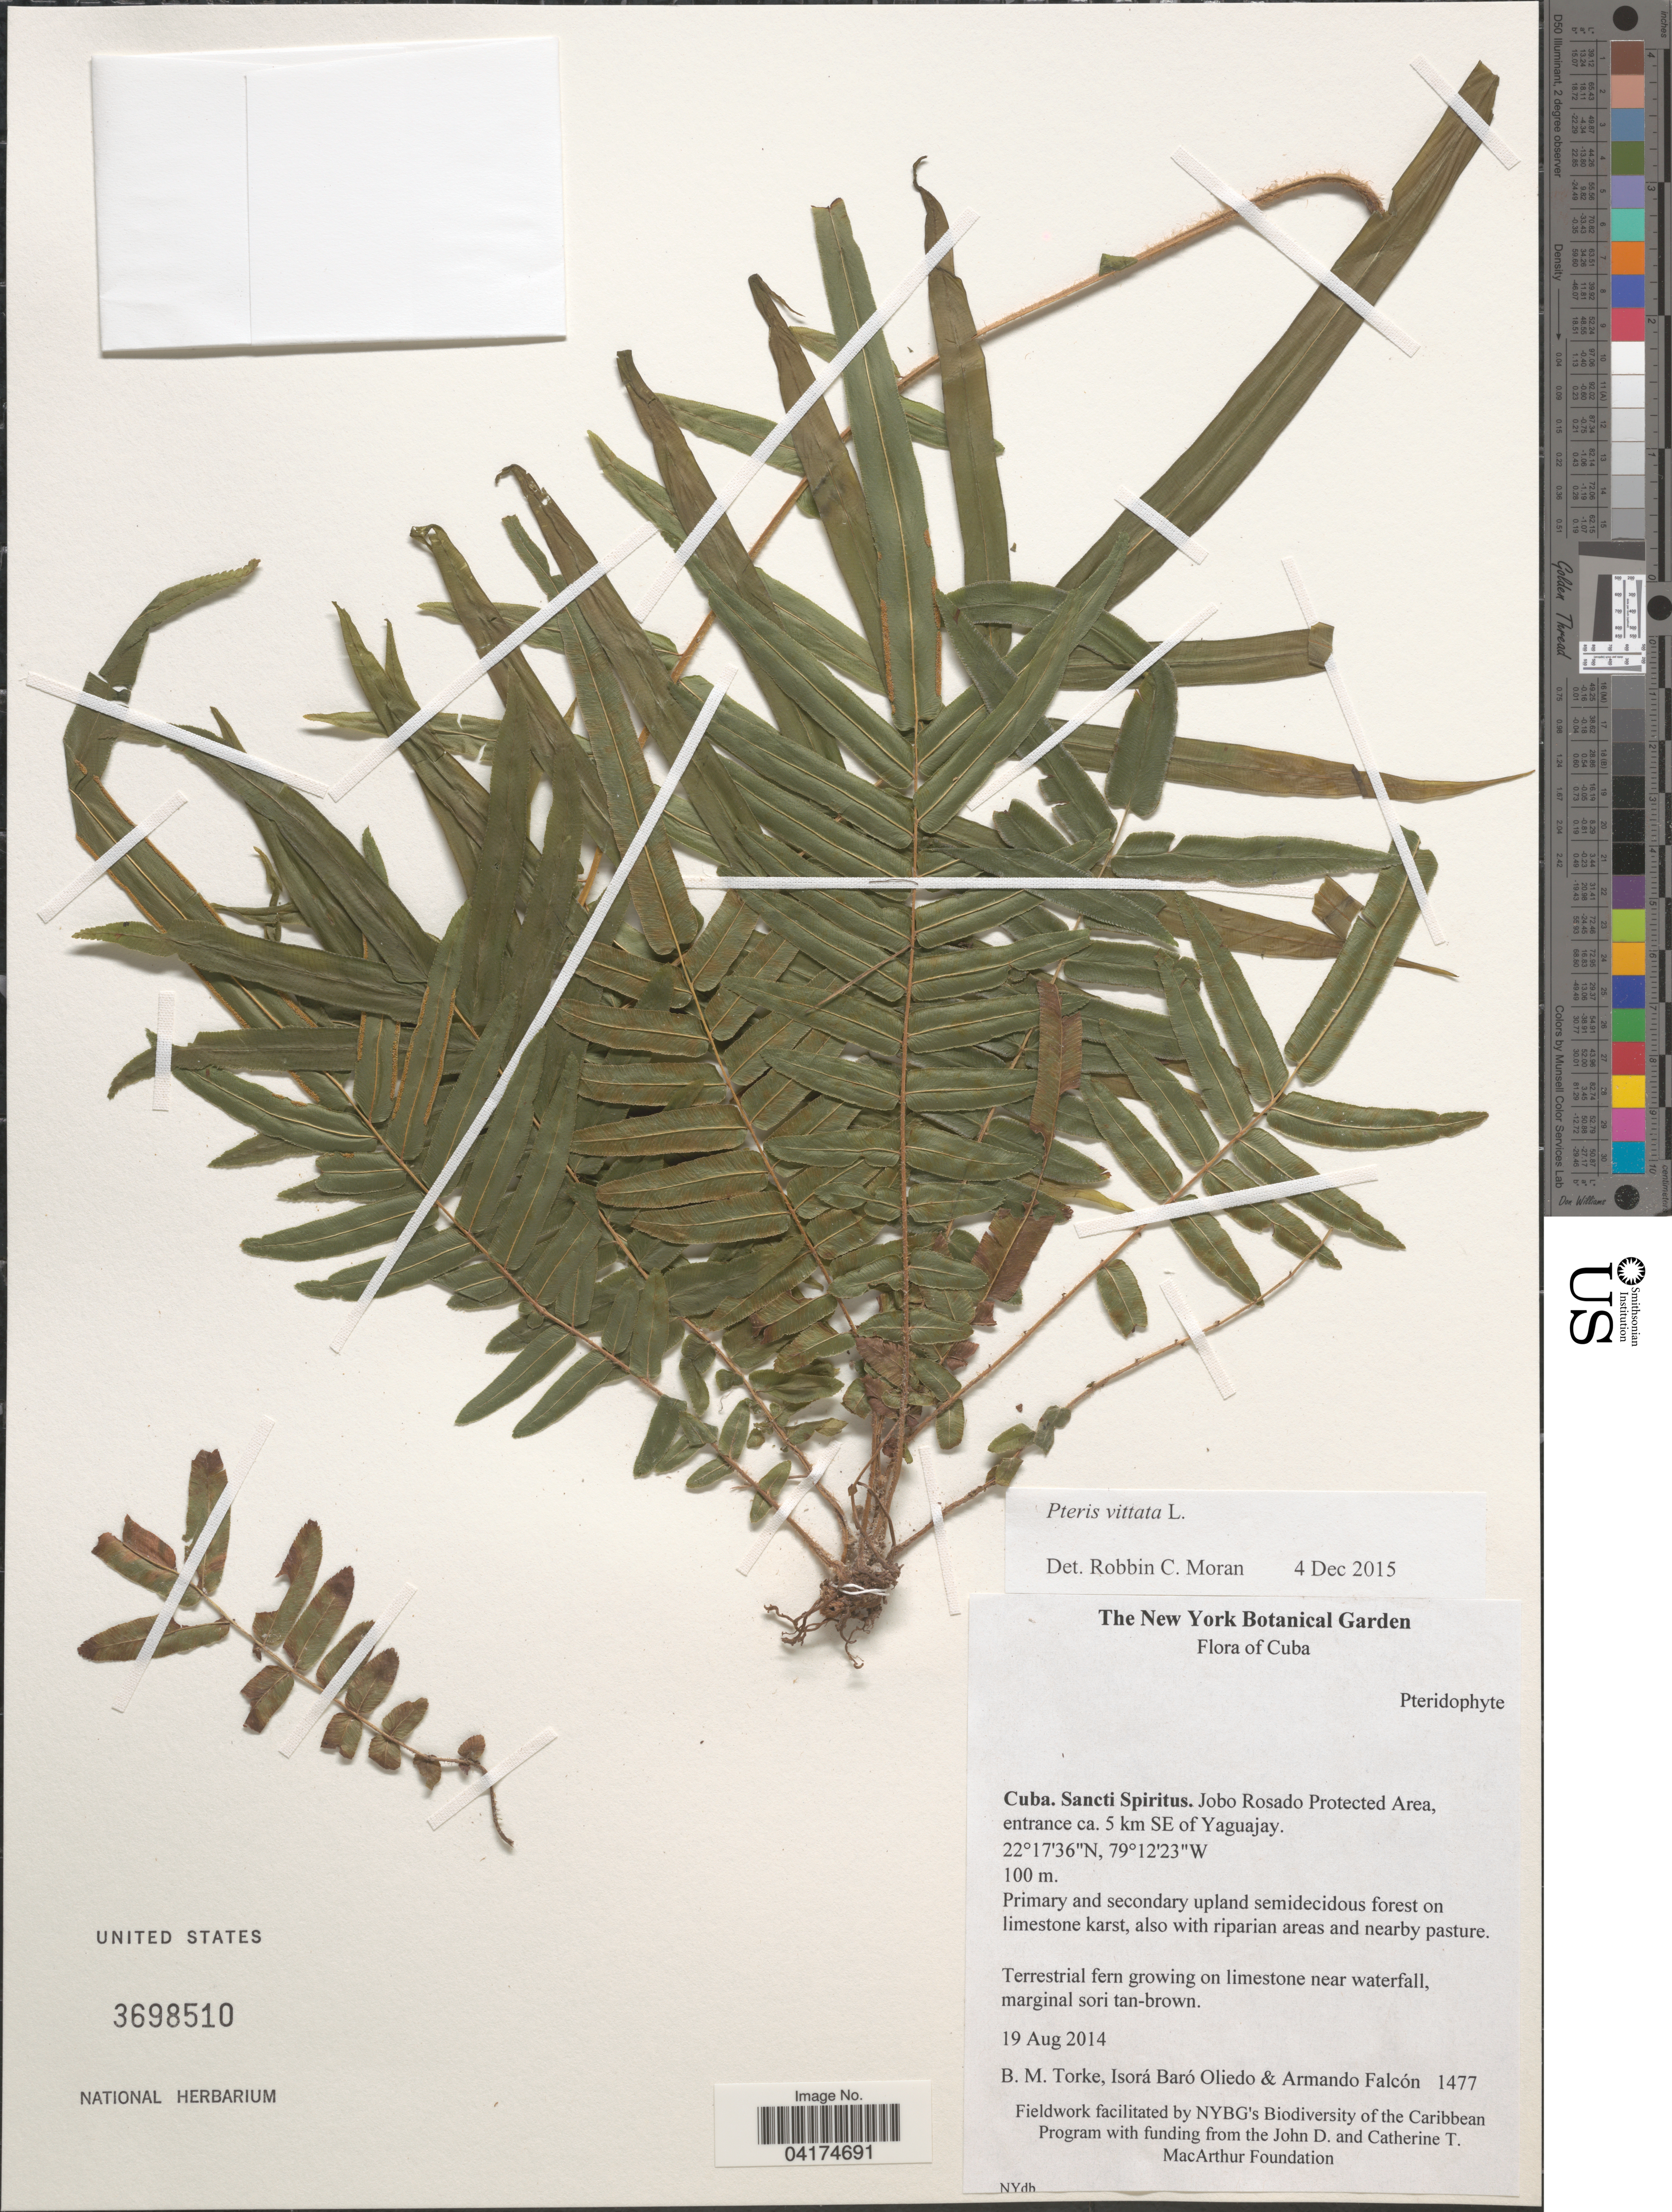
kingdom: Plantae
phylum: Tracheophyta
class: Polypodiopsida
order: Polypodiales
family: Pteridaceae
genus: Pteris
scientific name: Pteris vittata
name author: L.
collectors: B. M. Torke, I. Baró Oliedo & A. Falcón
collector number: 1477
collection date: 2014-08-19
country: Cuba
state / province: Sancti Spíritus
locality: Jobo Rosado Protected Area, entrance ca. 5 km SE of Yaguajay.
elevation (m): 100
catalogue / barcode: US 3698510